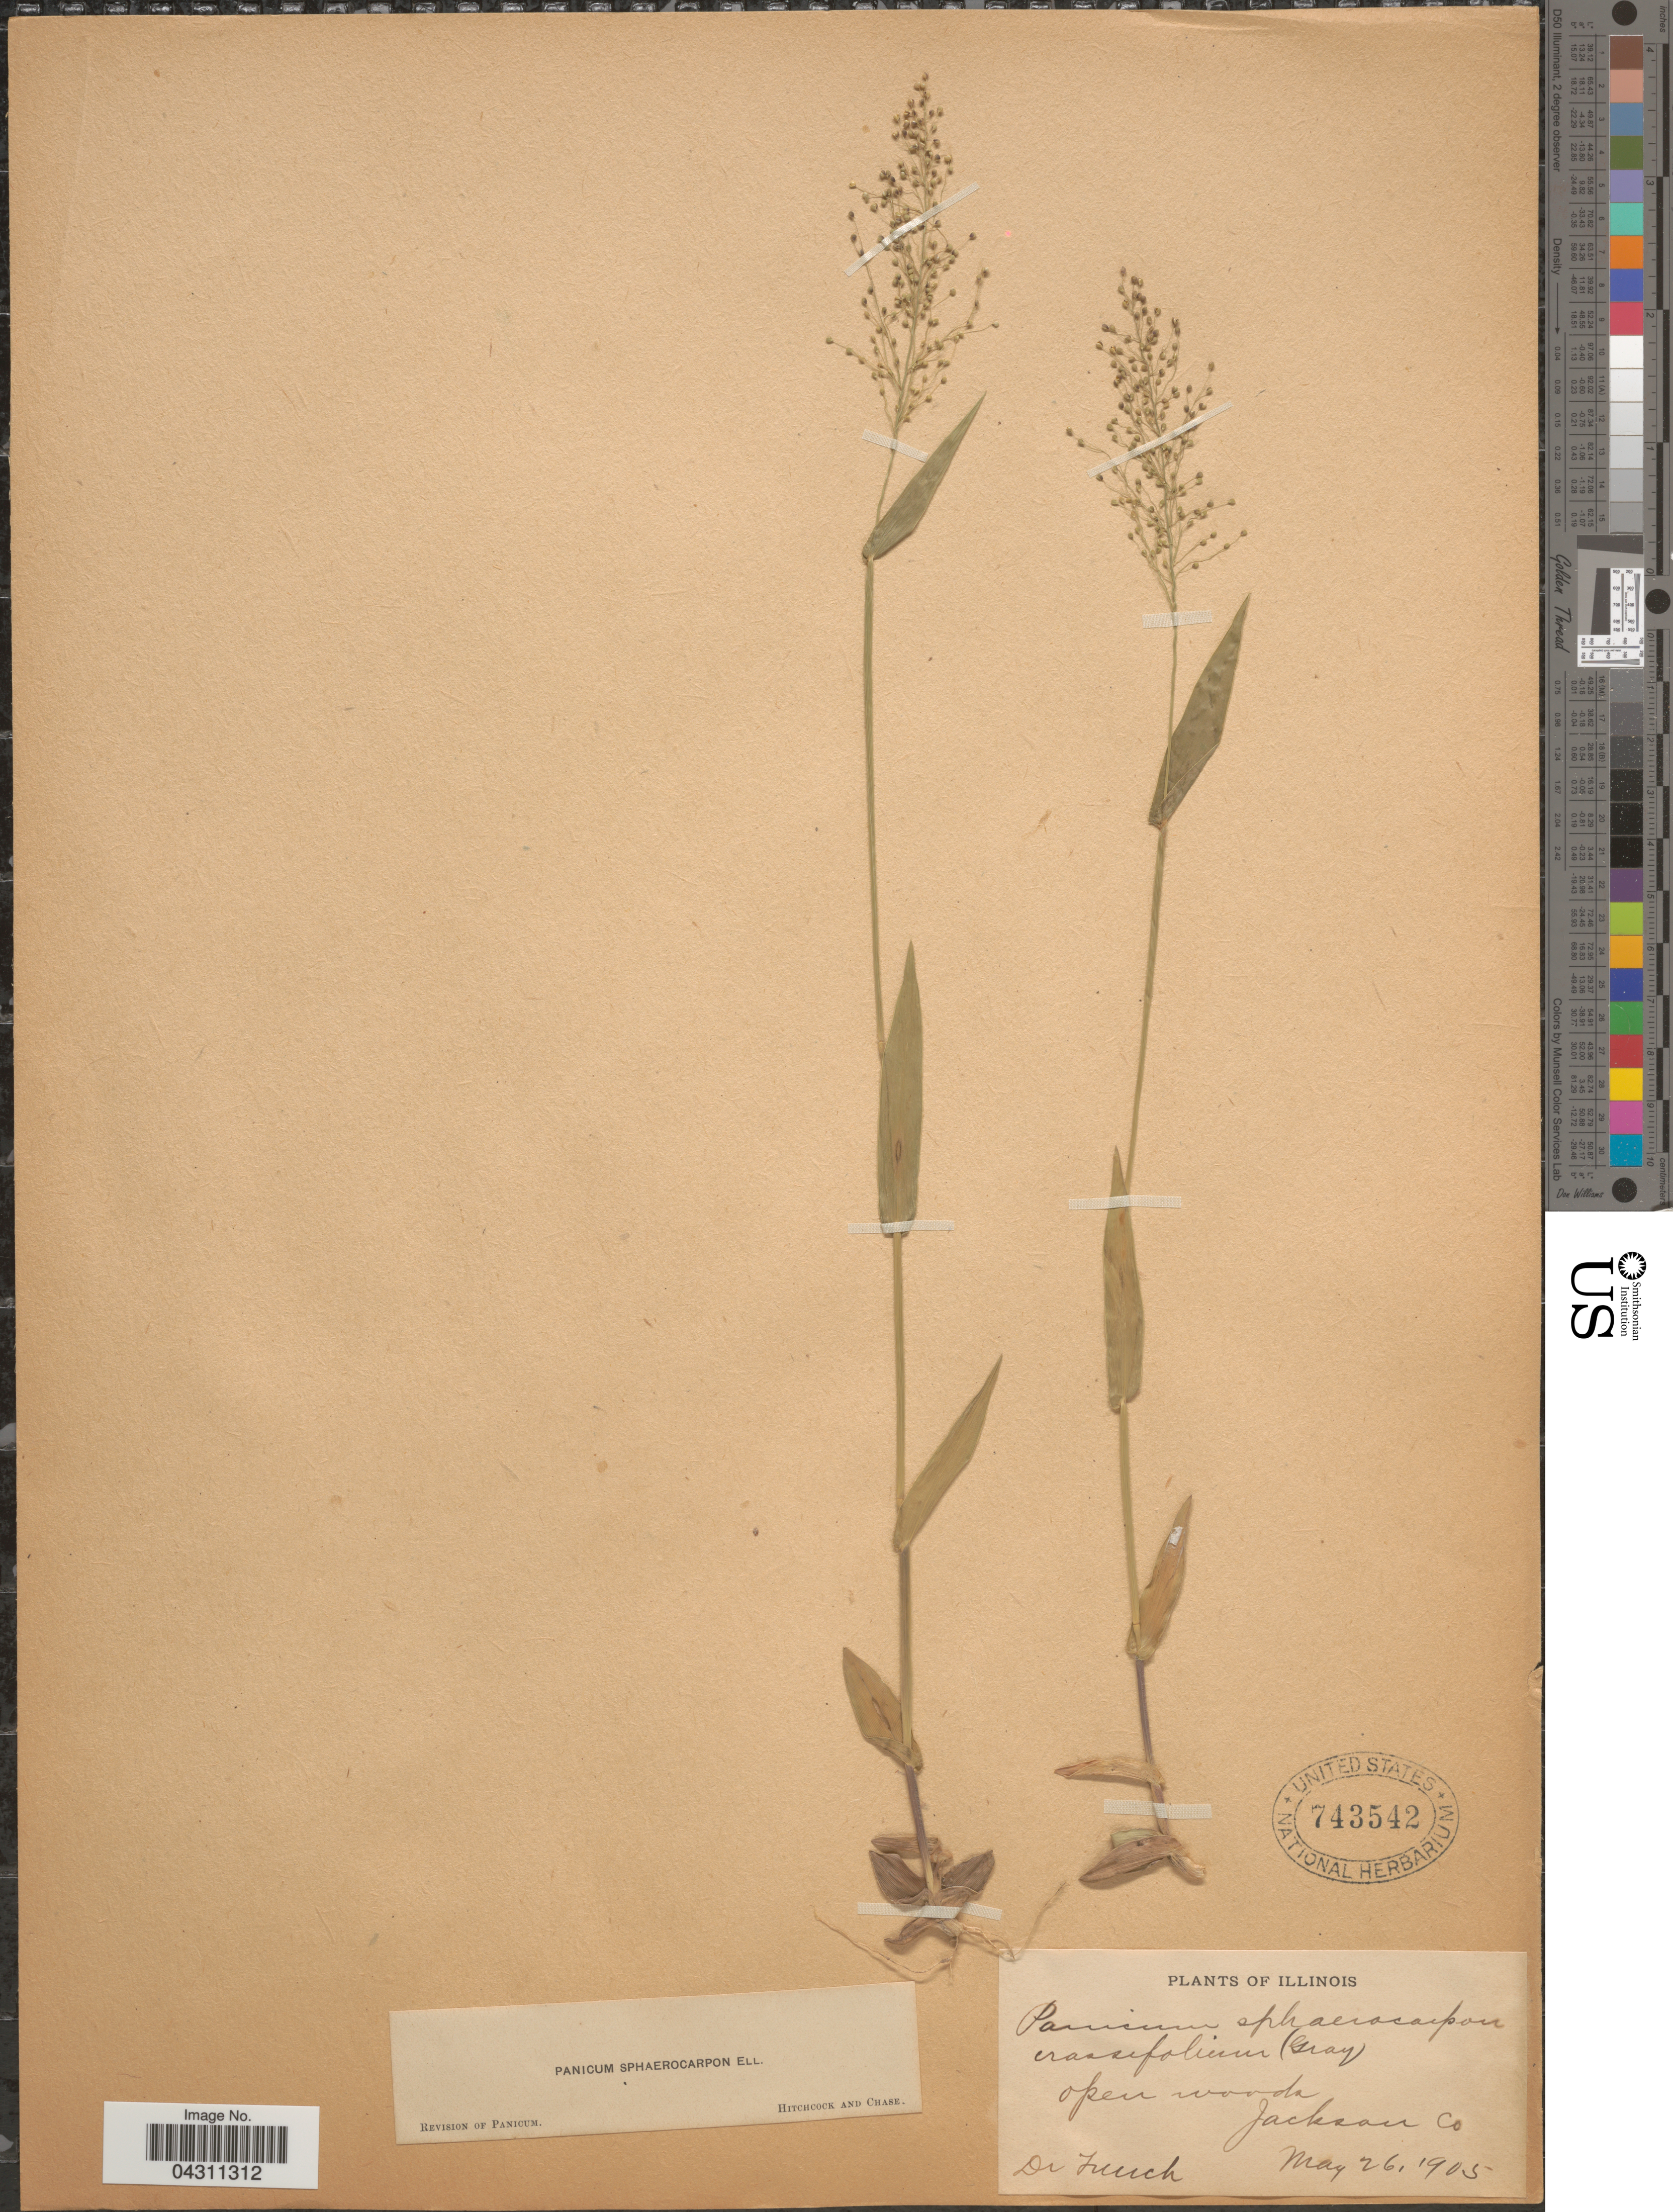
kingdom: Plantae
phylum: Tracheophyta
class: Liliopsida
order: Poales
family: Poaceae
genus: Dichanthelium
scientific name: Dichanthelium sphaerocarpon var. sphaerocarpon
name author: (Elliott) Gould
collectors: French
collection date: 1905-05-26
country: United States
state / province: Illinois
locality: Jackson Co.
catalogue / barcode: US 743542